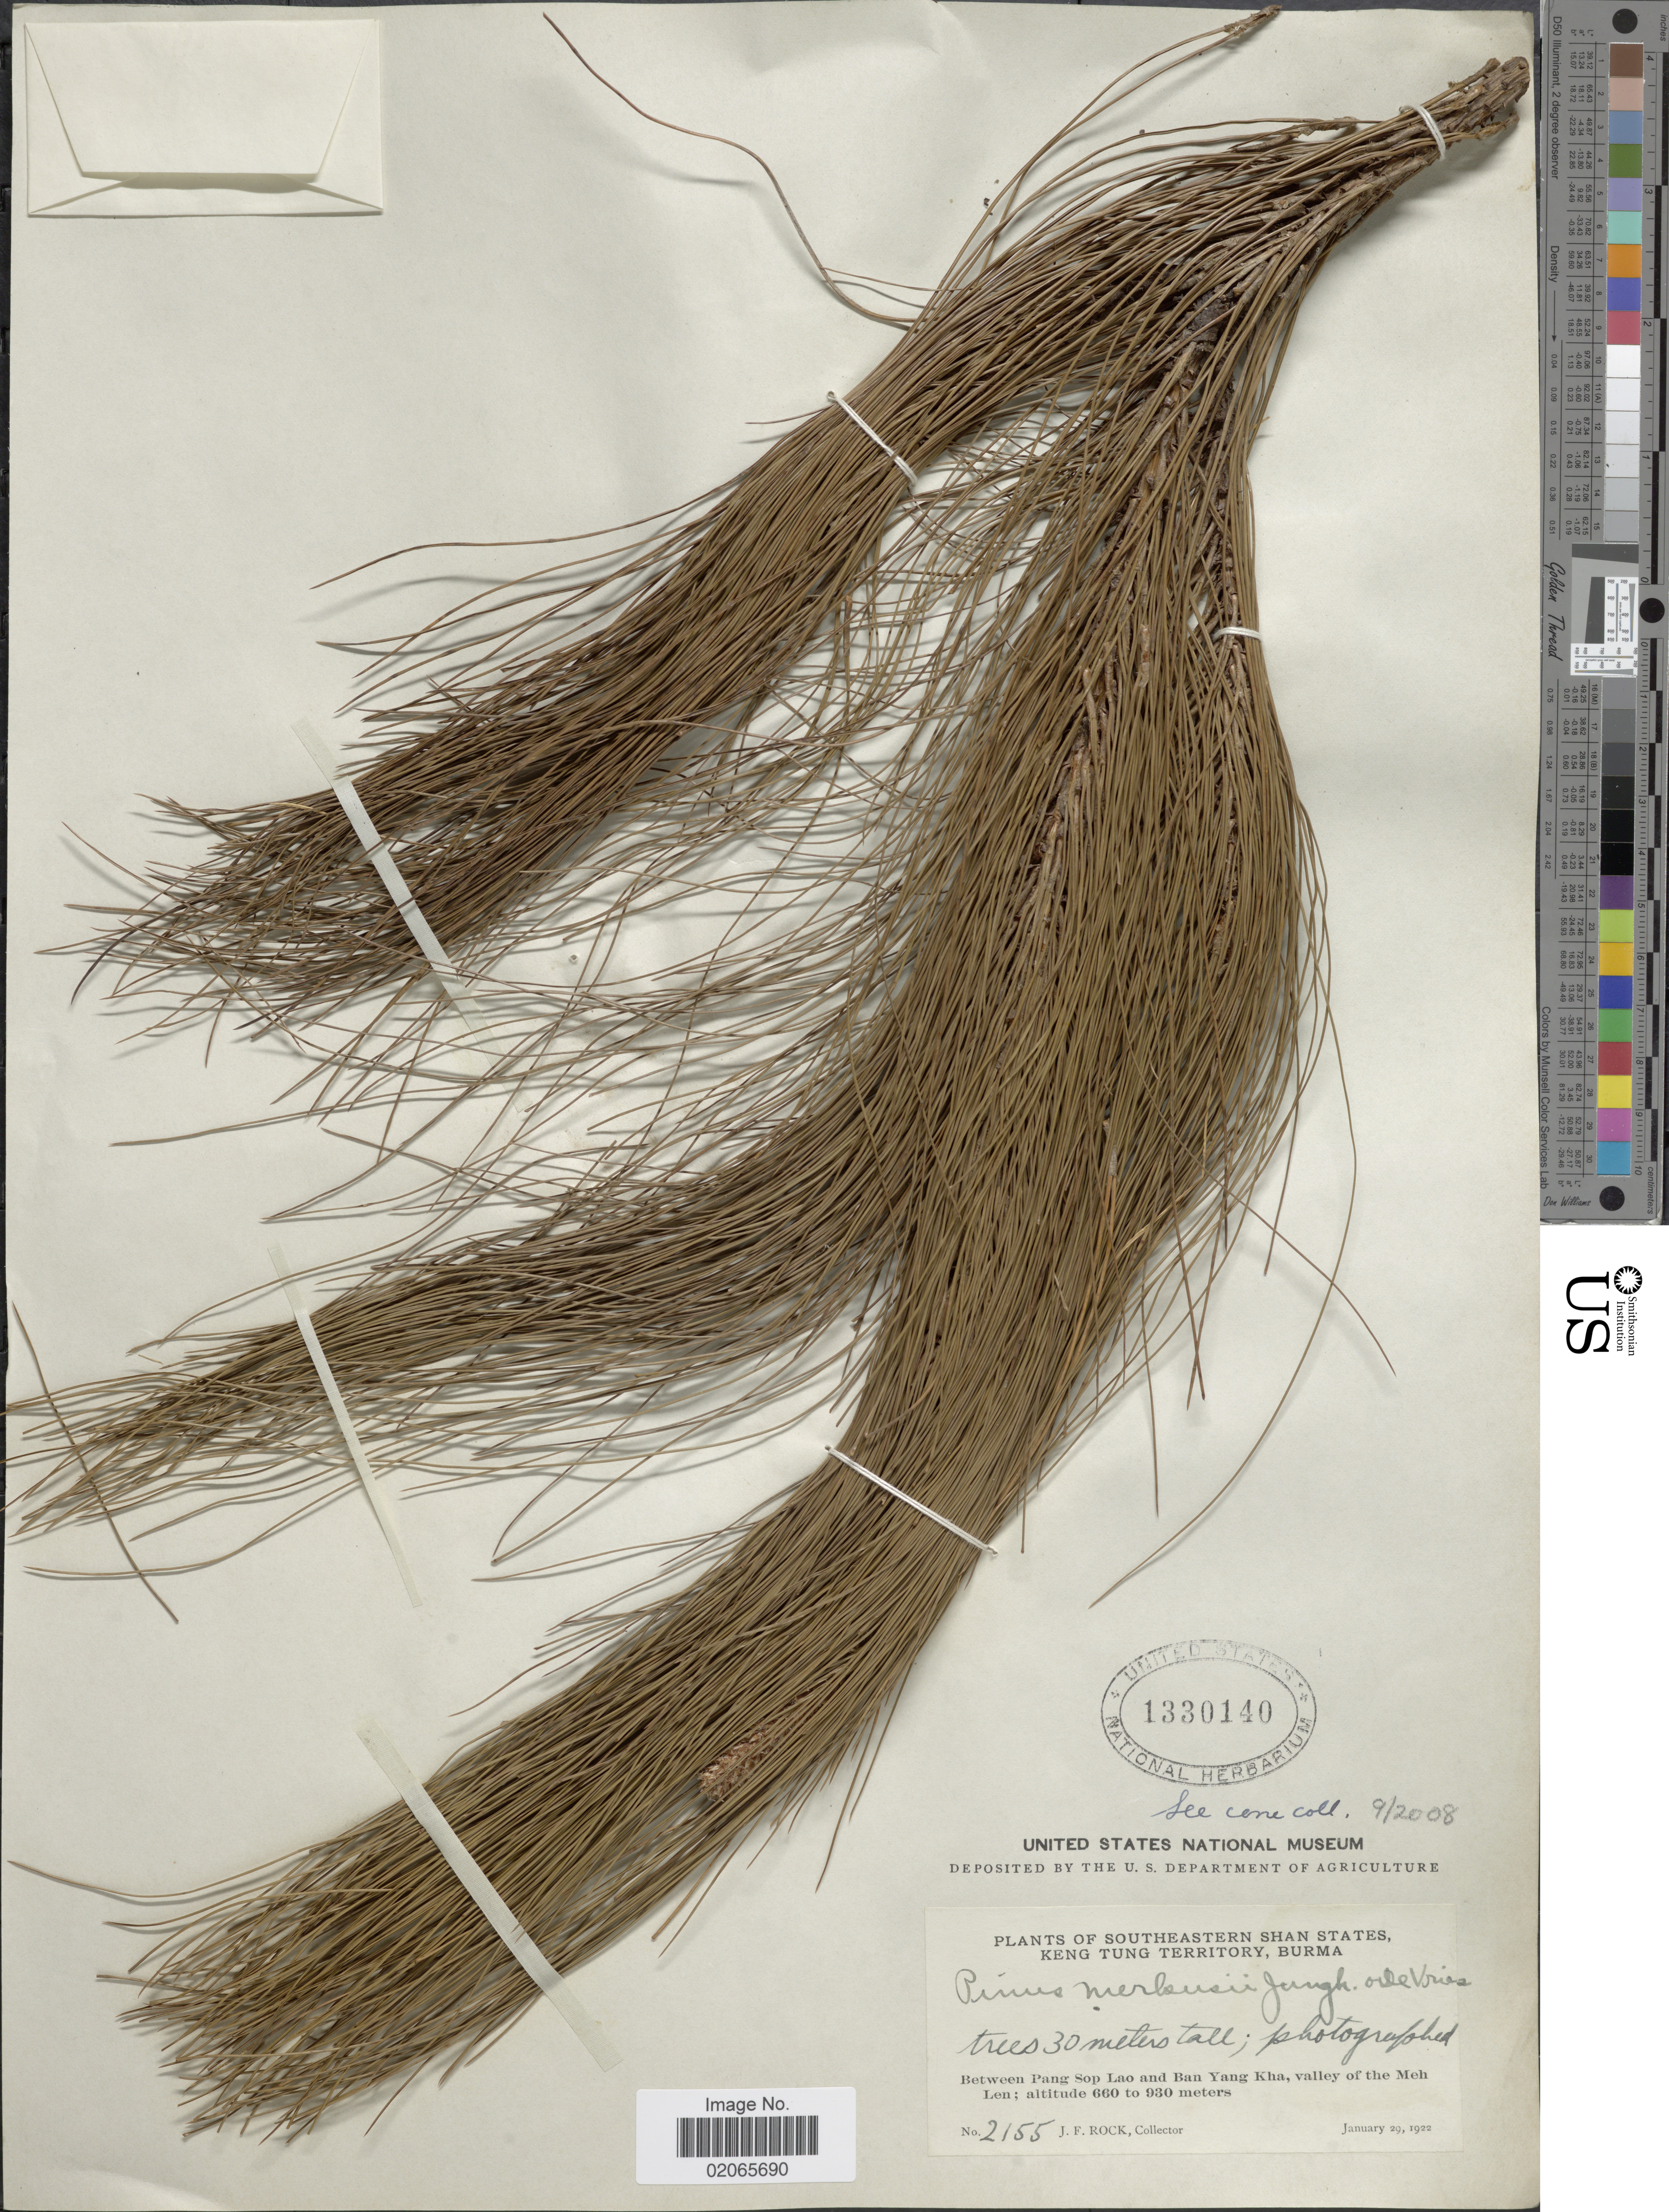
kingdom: Plantae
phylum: Tracheophyta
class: Pinopsida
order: Pinales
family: Pinaceae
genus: Pinus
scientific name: Pinus merkusii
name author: Jungh. & DeVries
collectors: J. Rock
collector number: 2155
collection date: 1922-01-29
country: Myanmar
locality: Southeastern Shan States, Keng Tung Territory, Burma, Between Pang Sop Lao and Ban Yang Kha, valley of the Meh Len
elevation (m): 660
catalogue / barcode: US 1330140